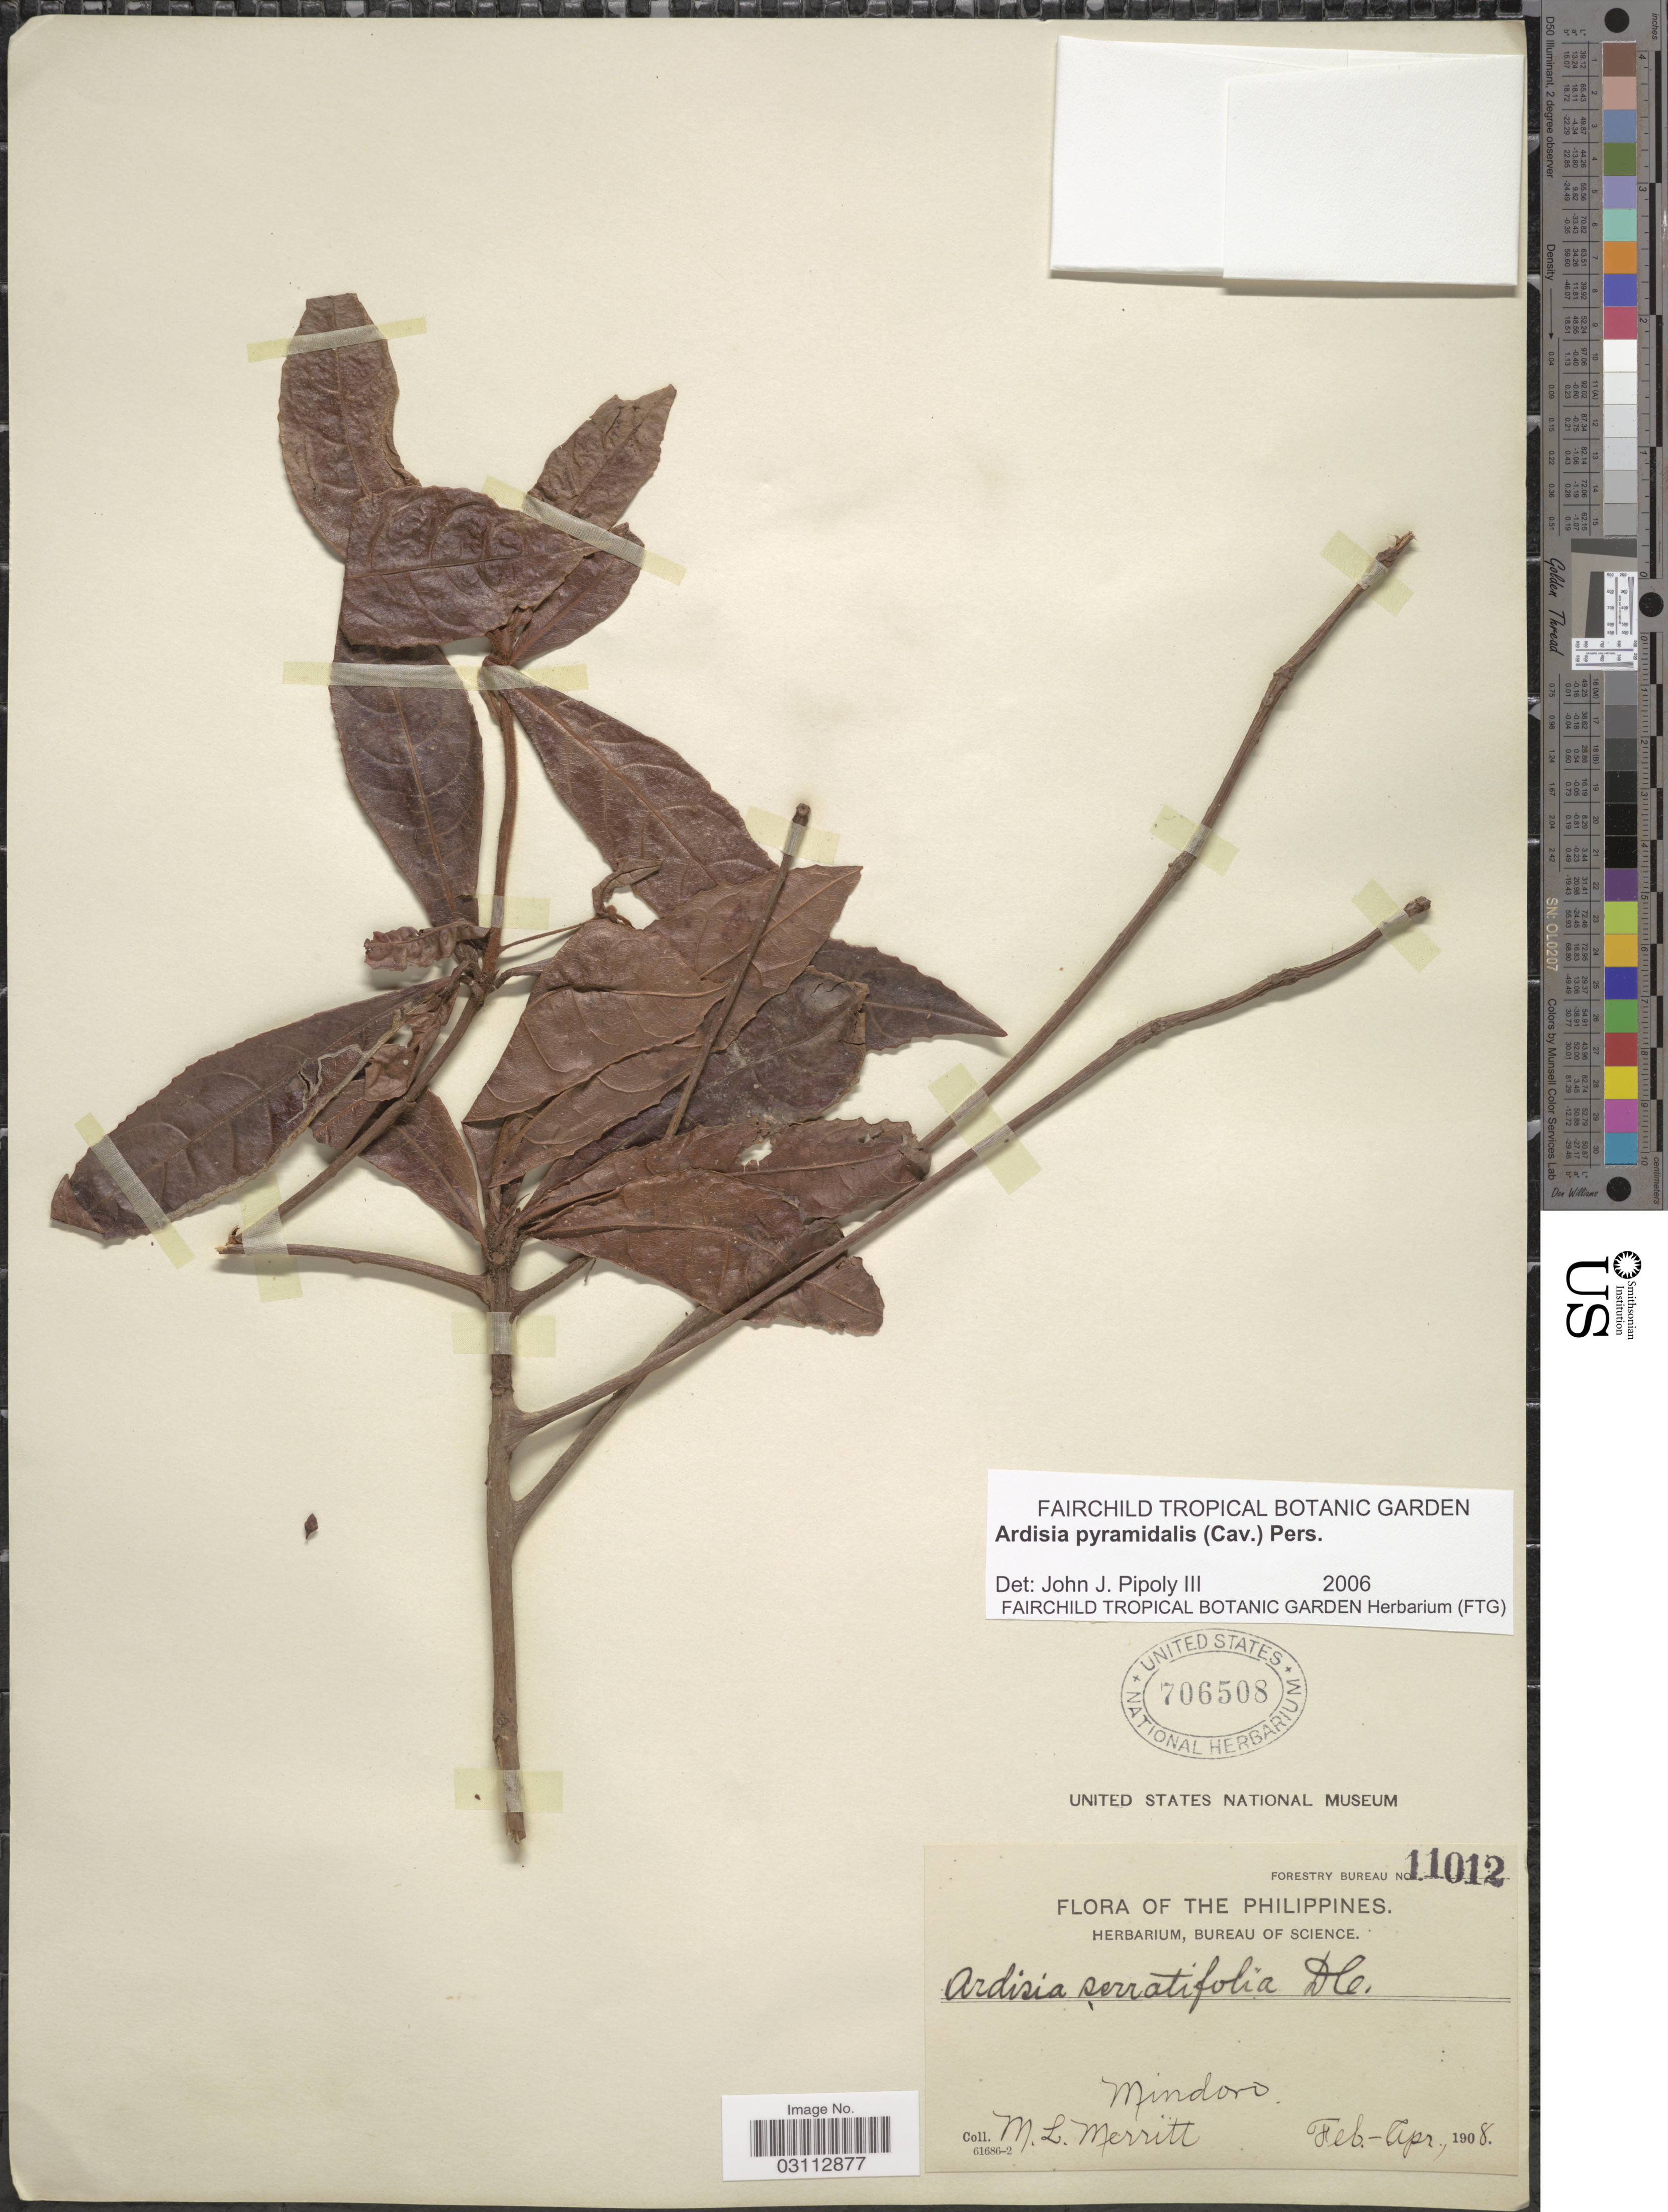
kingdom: Plantae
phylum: Tracheophyta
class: Magnoliopsida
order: Ericales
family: Primulaceae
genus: Ardisia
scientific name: Ardisia pyramidalis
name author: (Cav.) Pers.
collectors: M. L. Merritt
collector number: Forestry Bureau 11012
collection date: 1908-02/1908-04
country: Philippines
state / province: Mimaropa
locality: Mindoro.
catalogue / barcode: US 706508